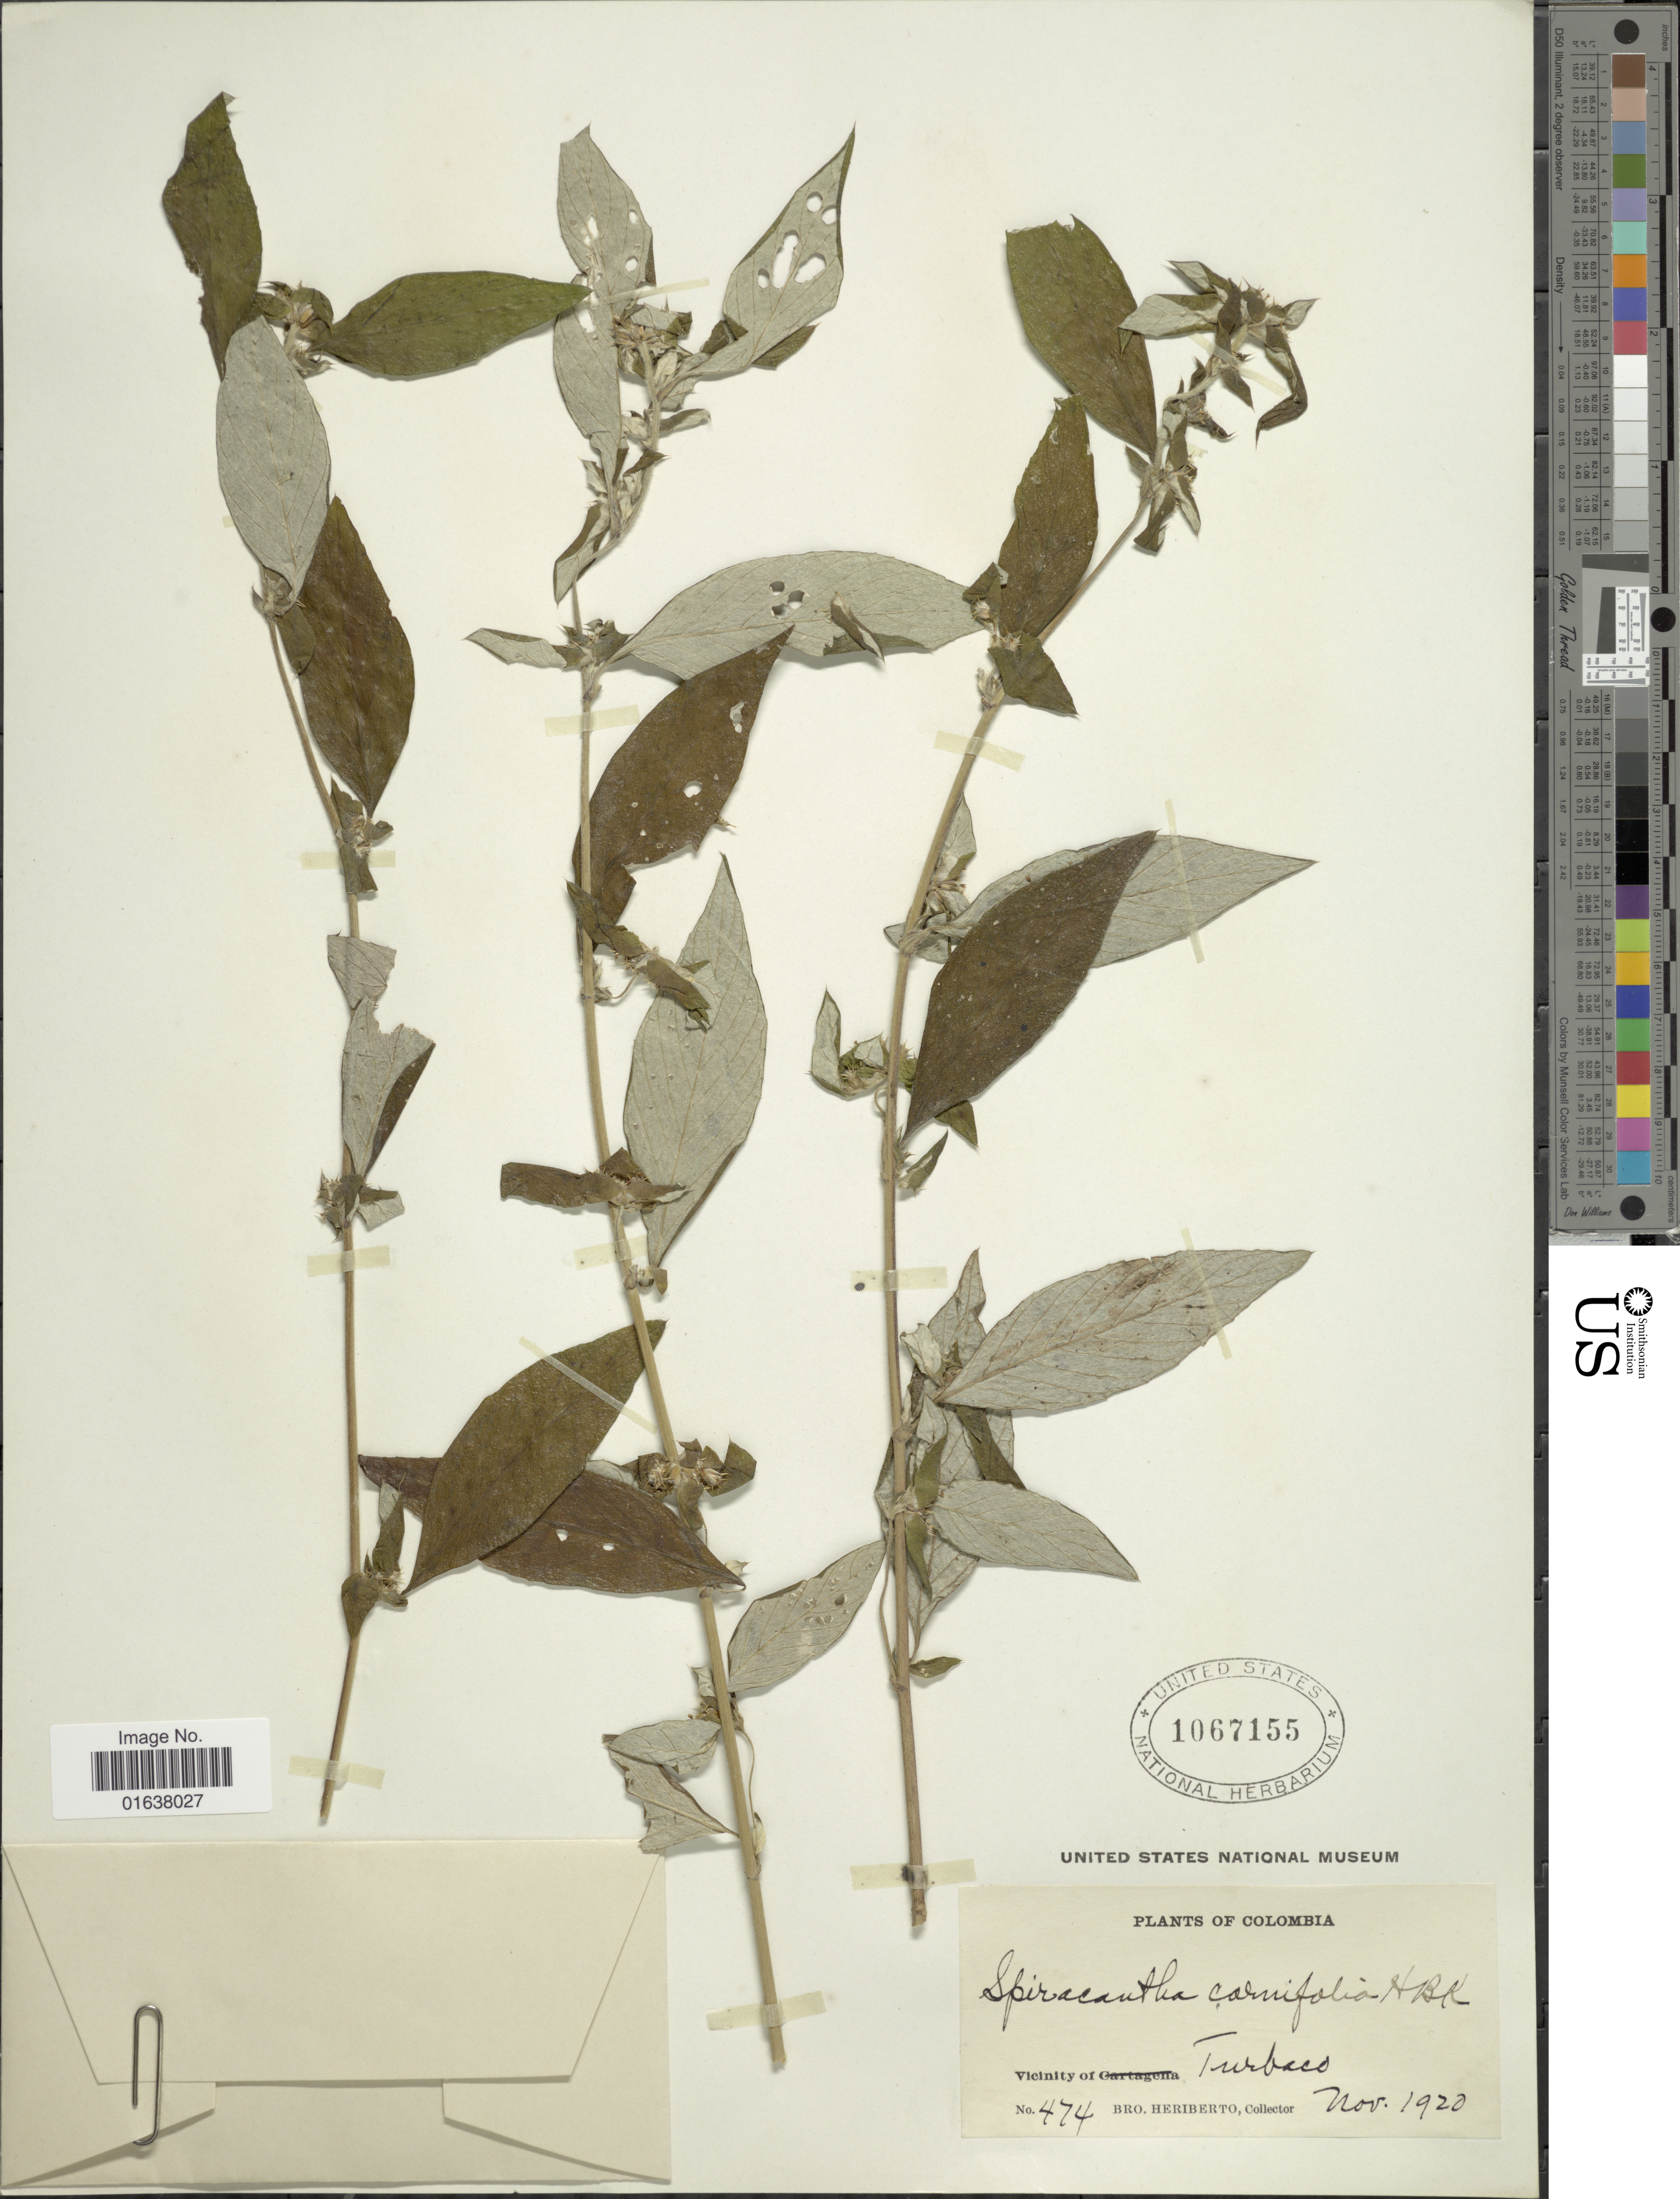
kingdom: Plantae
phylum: Tracheophyta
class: Magnoliopsida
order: Asterales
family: Asteraceae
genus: Spiracantha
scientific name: Spiracantha cornifolia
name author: Kunth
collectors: B. Heriberto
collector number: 474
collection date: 1920-11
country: Colombia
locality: Vicinity of Turbaco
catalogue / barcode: US 1067155